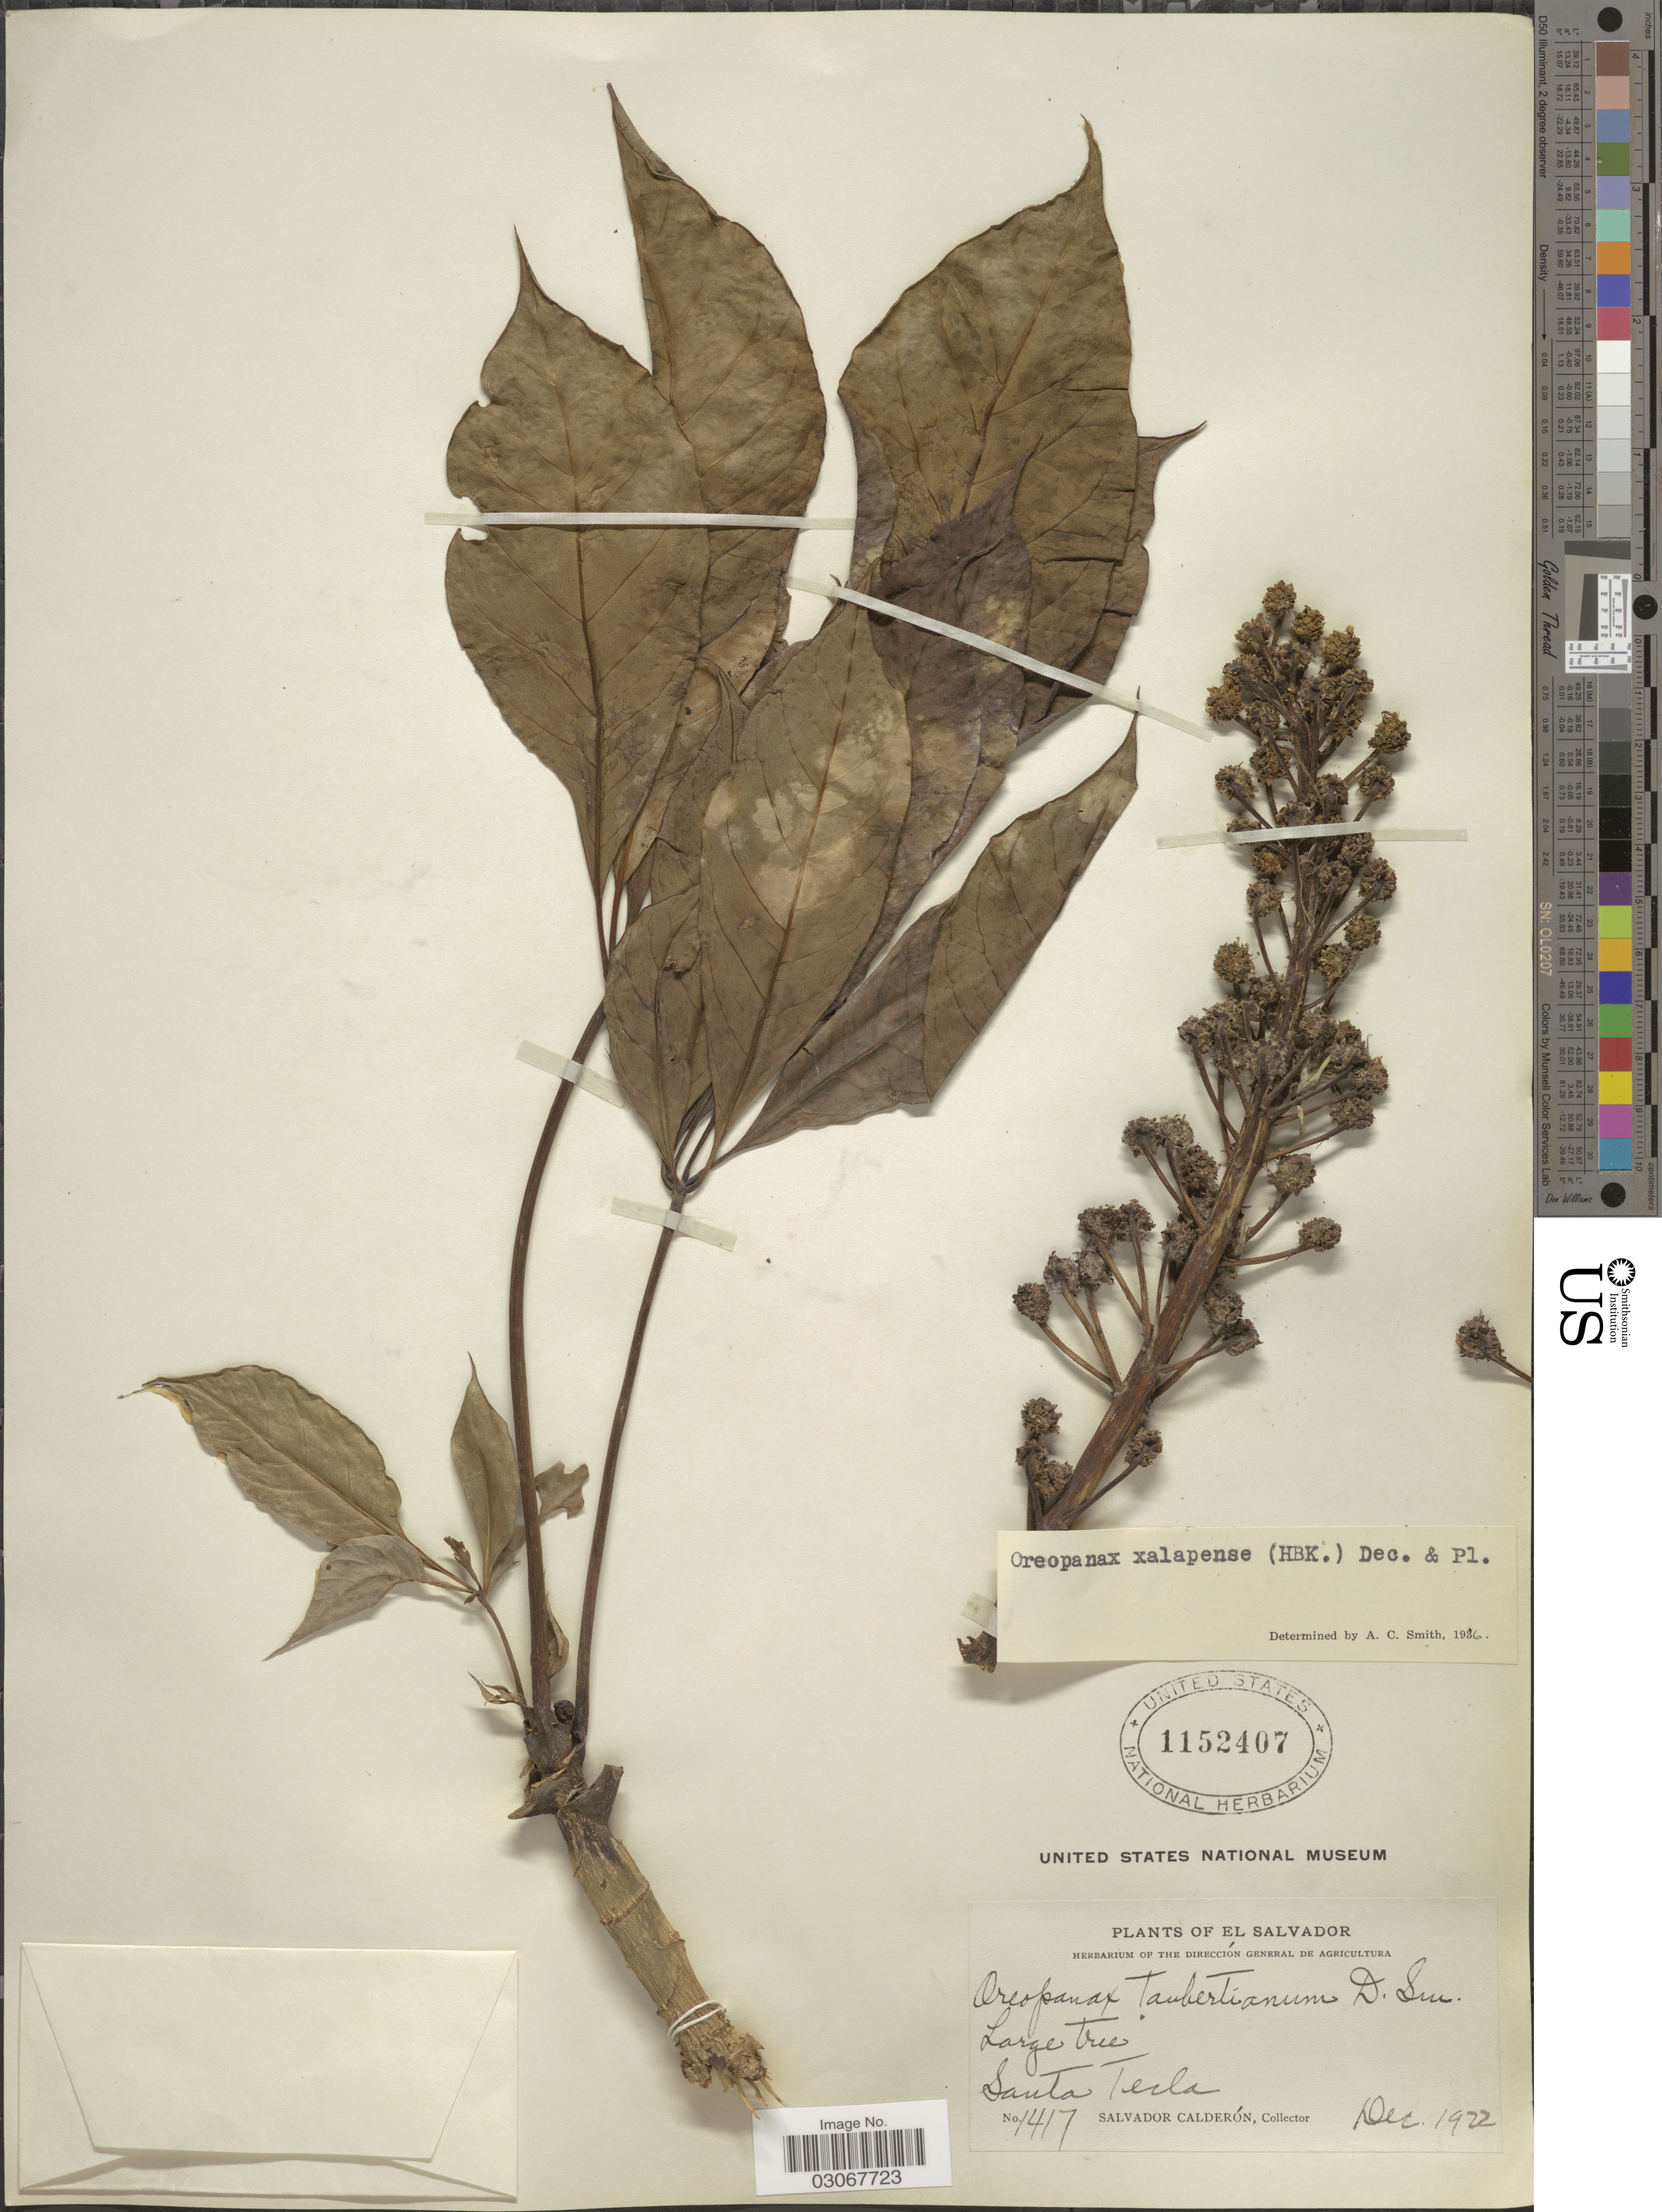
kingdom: Plantae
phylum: Tracheophyta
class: Magnoliopsida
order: Apiales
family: Araliaceae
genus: Oreopanax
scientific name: Oreopanax xalapensis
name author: (Kunth) Decne. & Planch.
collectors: S. Calderón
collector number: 1417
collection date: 1922-12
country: El Salvador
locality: Santa Tecla.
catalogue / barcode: US 1152407